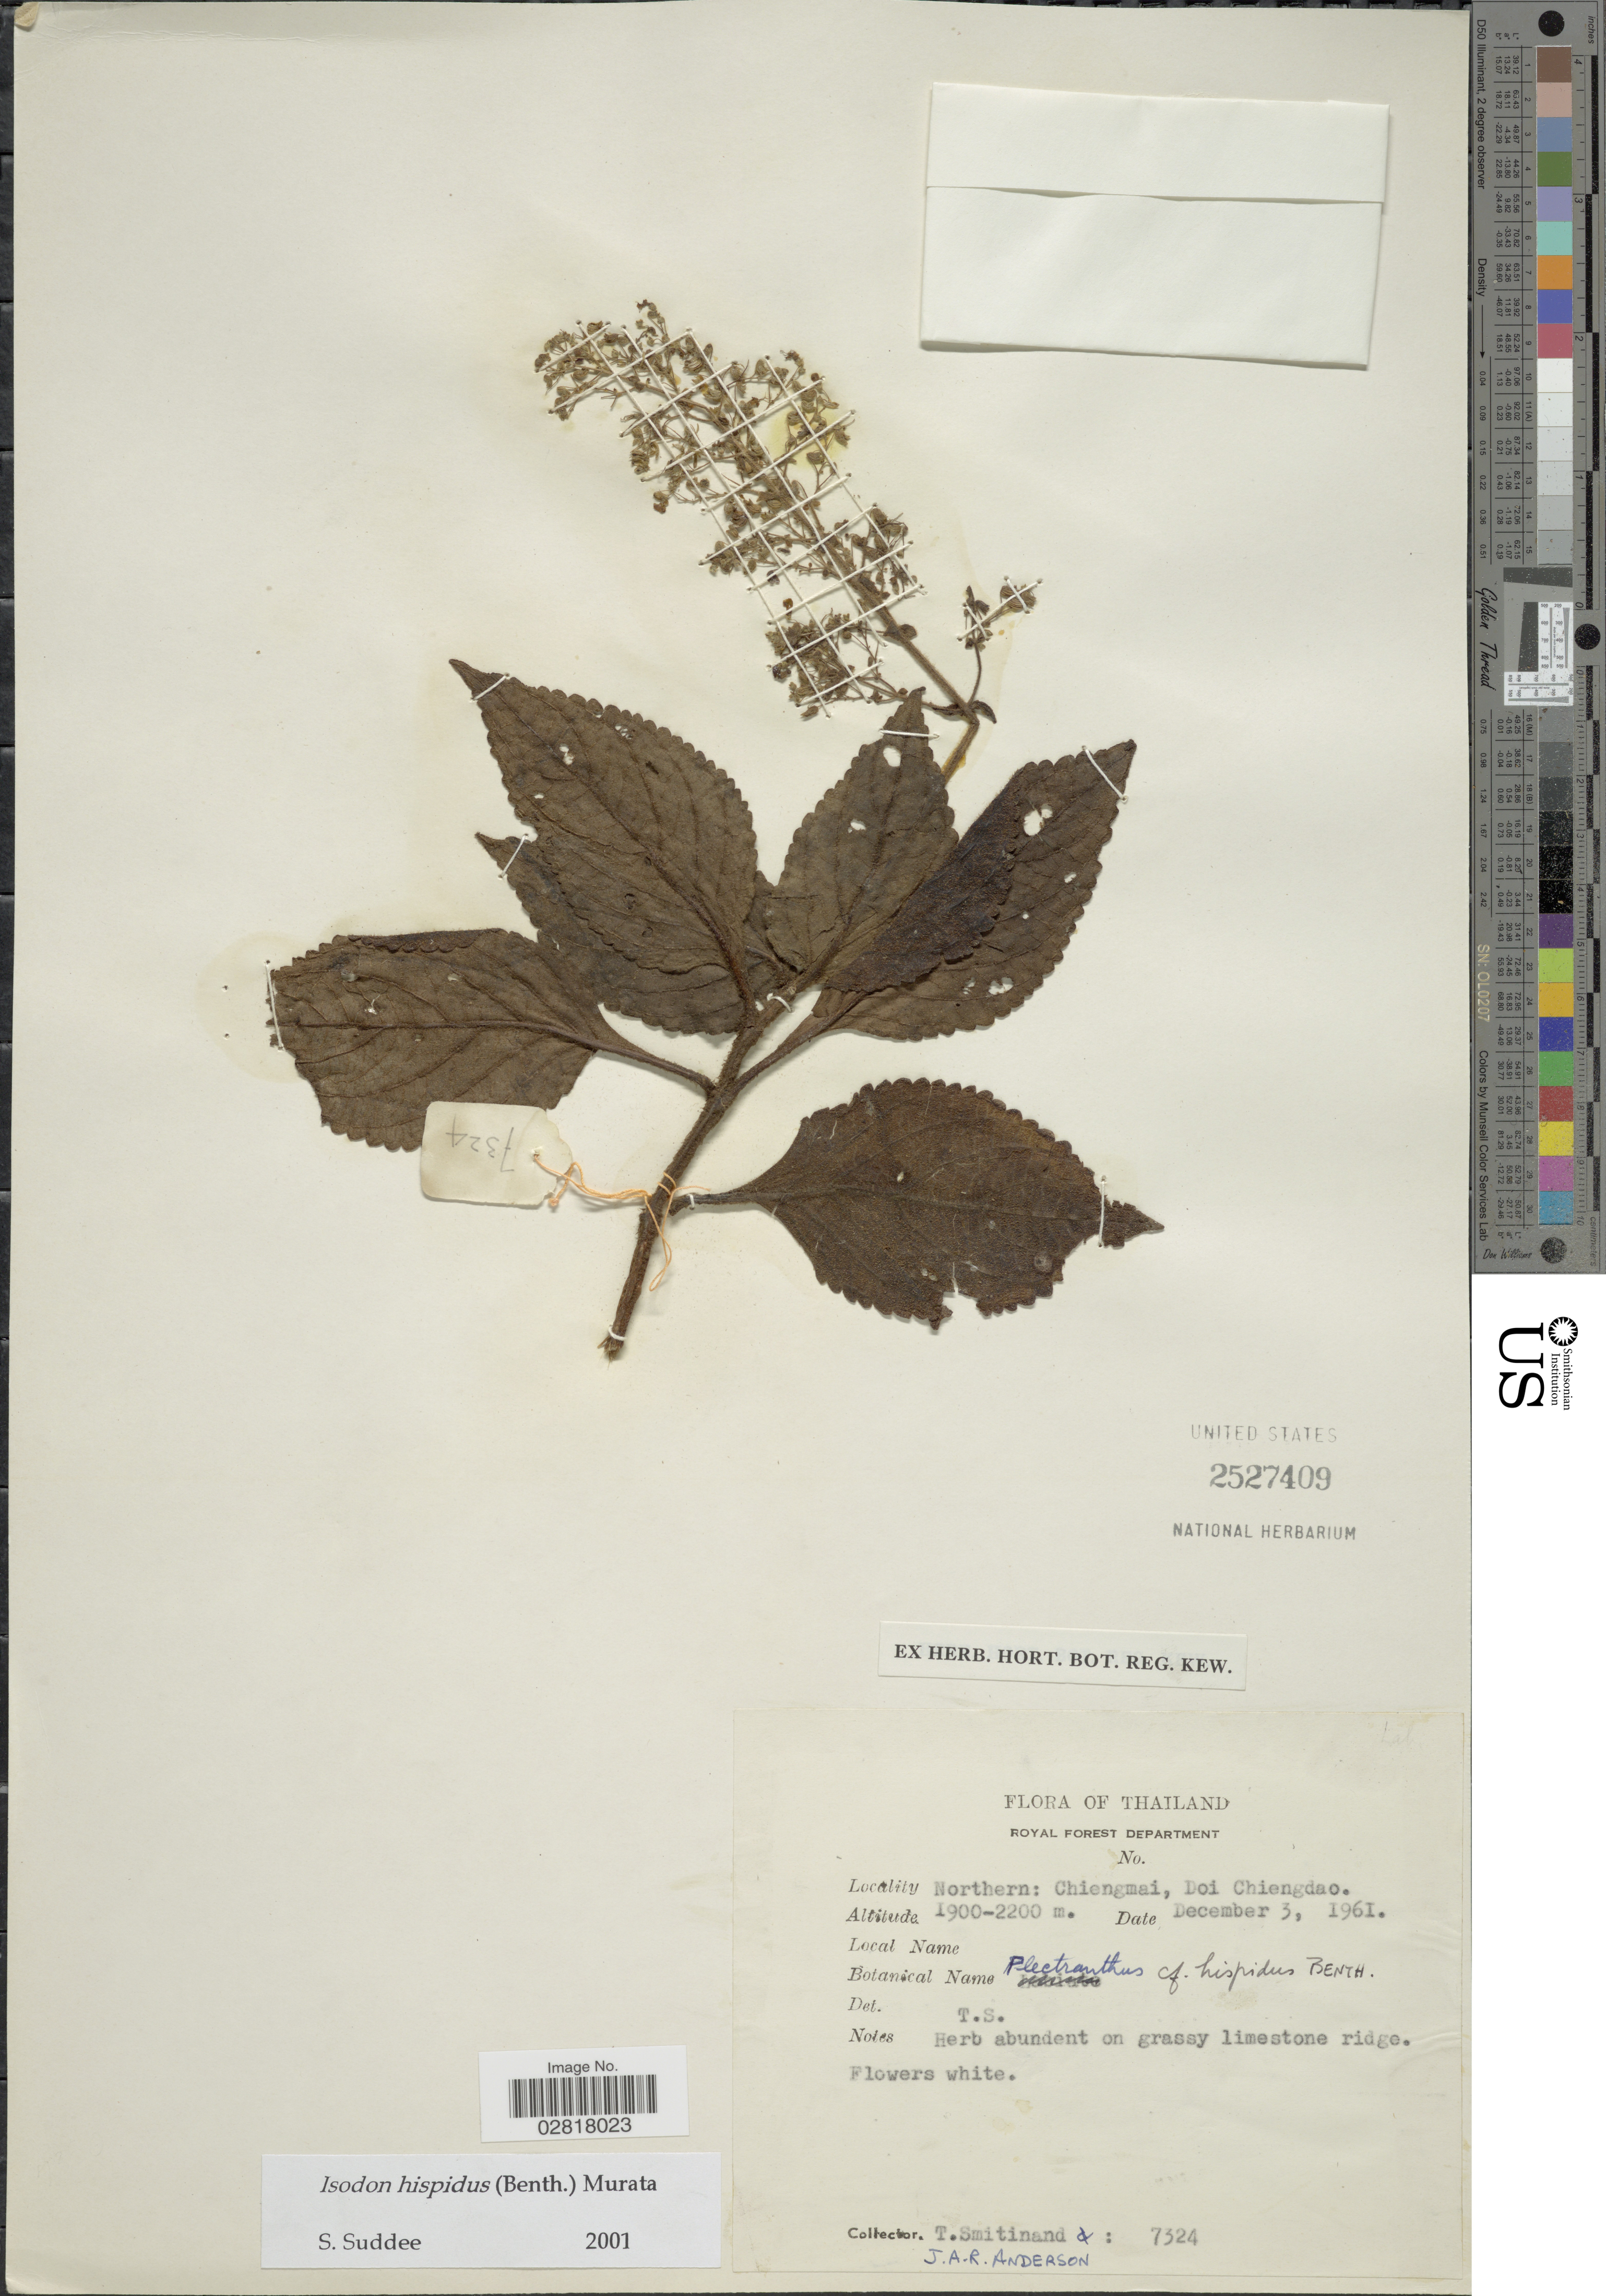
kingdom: Plantae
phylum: Tracheophyta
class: Magnoliopsida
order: Lamiales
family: Lamiaceae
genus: Plectranthus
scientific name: Plectranthus hispidus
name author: Benth.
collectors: T. Smitinand & J. A. R. Anderson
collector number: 7324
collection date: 1961-12-03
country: Thailand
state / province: Chiang Mai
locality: Northern: Chiengmai, Doi Chiengdao.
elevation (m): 1900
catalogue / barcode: US 2527409